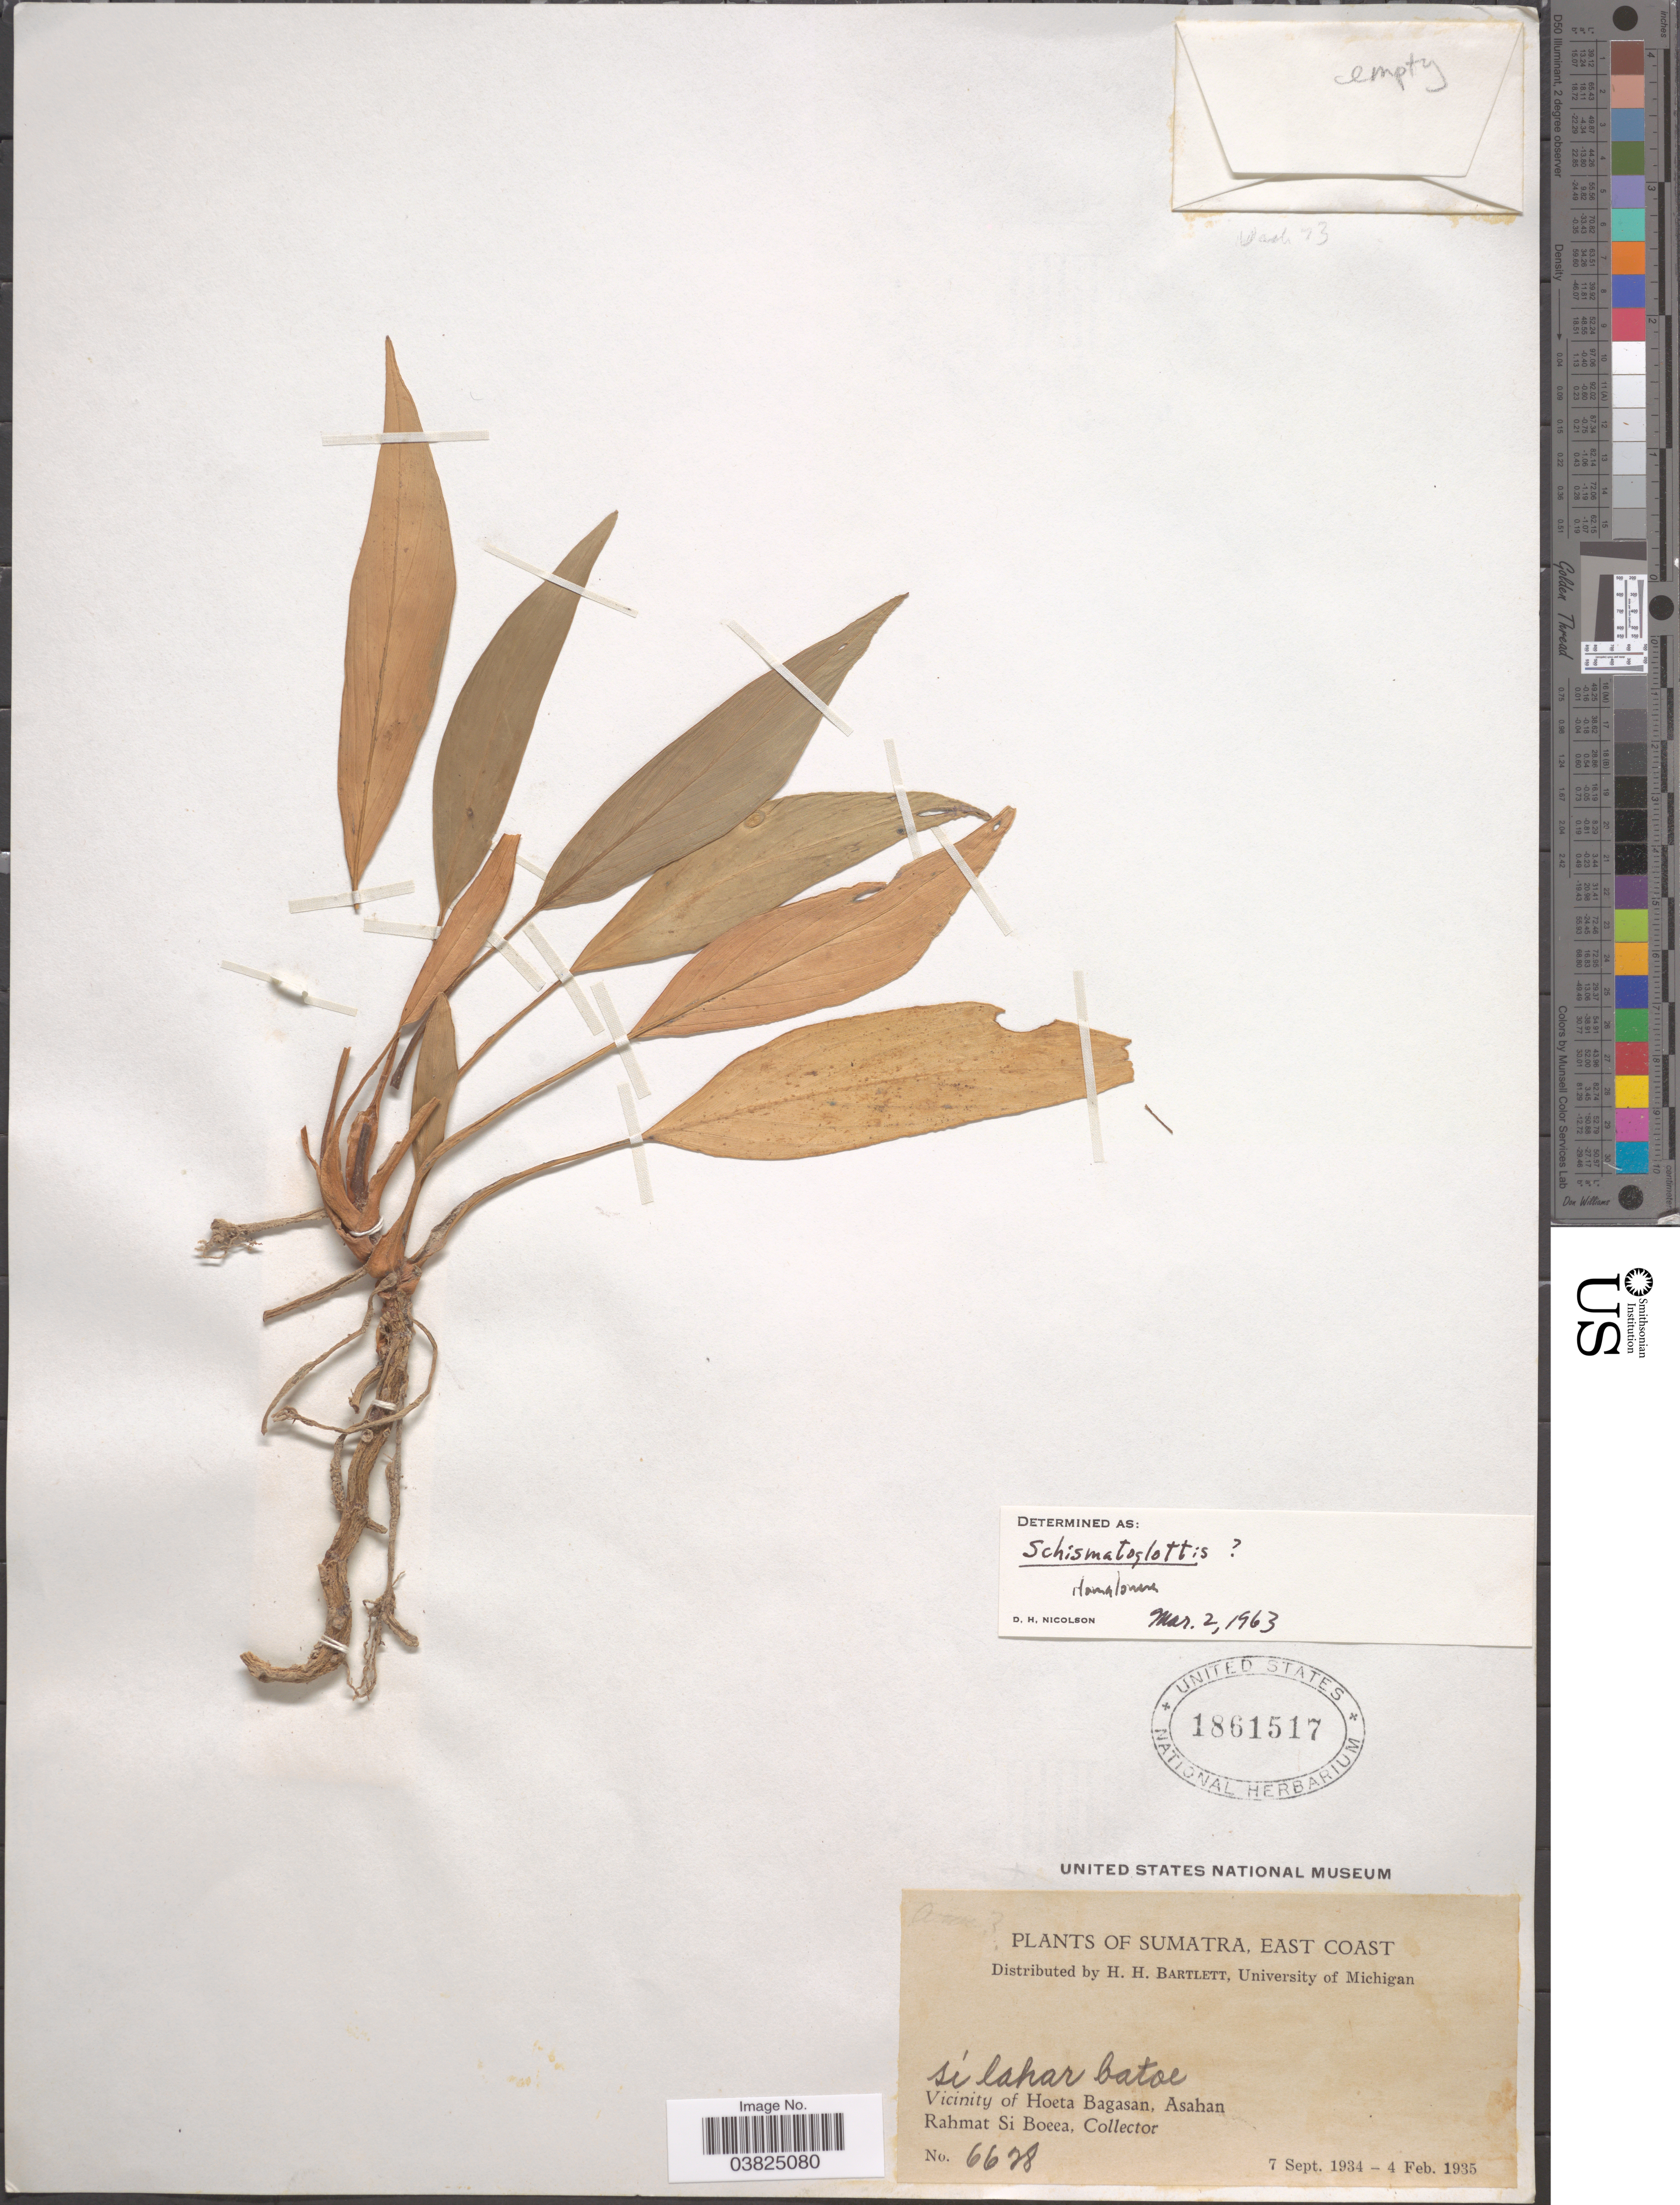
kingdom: Plantae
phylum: Tracheophyta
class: Liliopsida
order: Alismatales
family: Araceae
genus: Schismatoglottis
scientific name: Schismatoglottis sp.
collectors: Rahmat Si Boeea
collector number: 6628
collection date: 1934-09-07/1935-02-04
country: Indonesia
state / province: Sumatra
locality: East Coast. Si lahar batoe. Vicinity of Hoeta Bagasan, Asahan.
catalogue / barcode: US 1861517